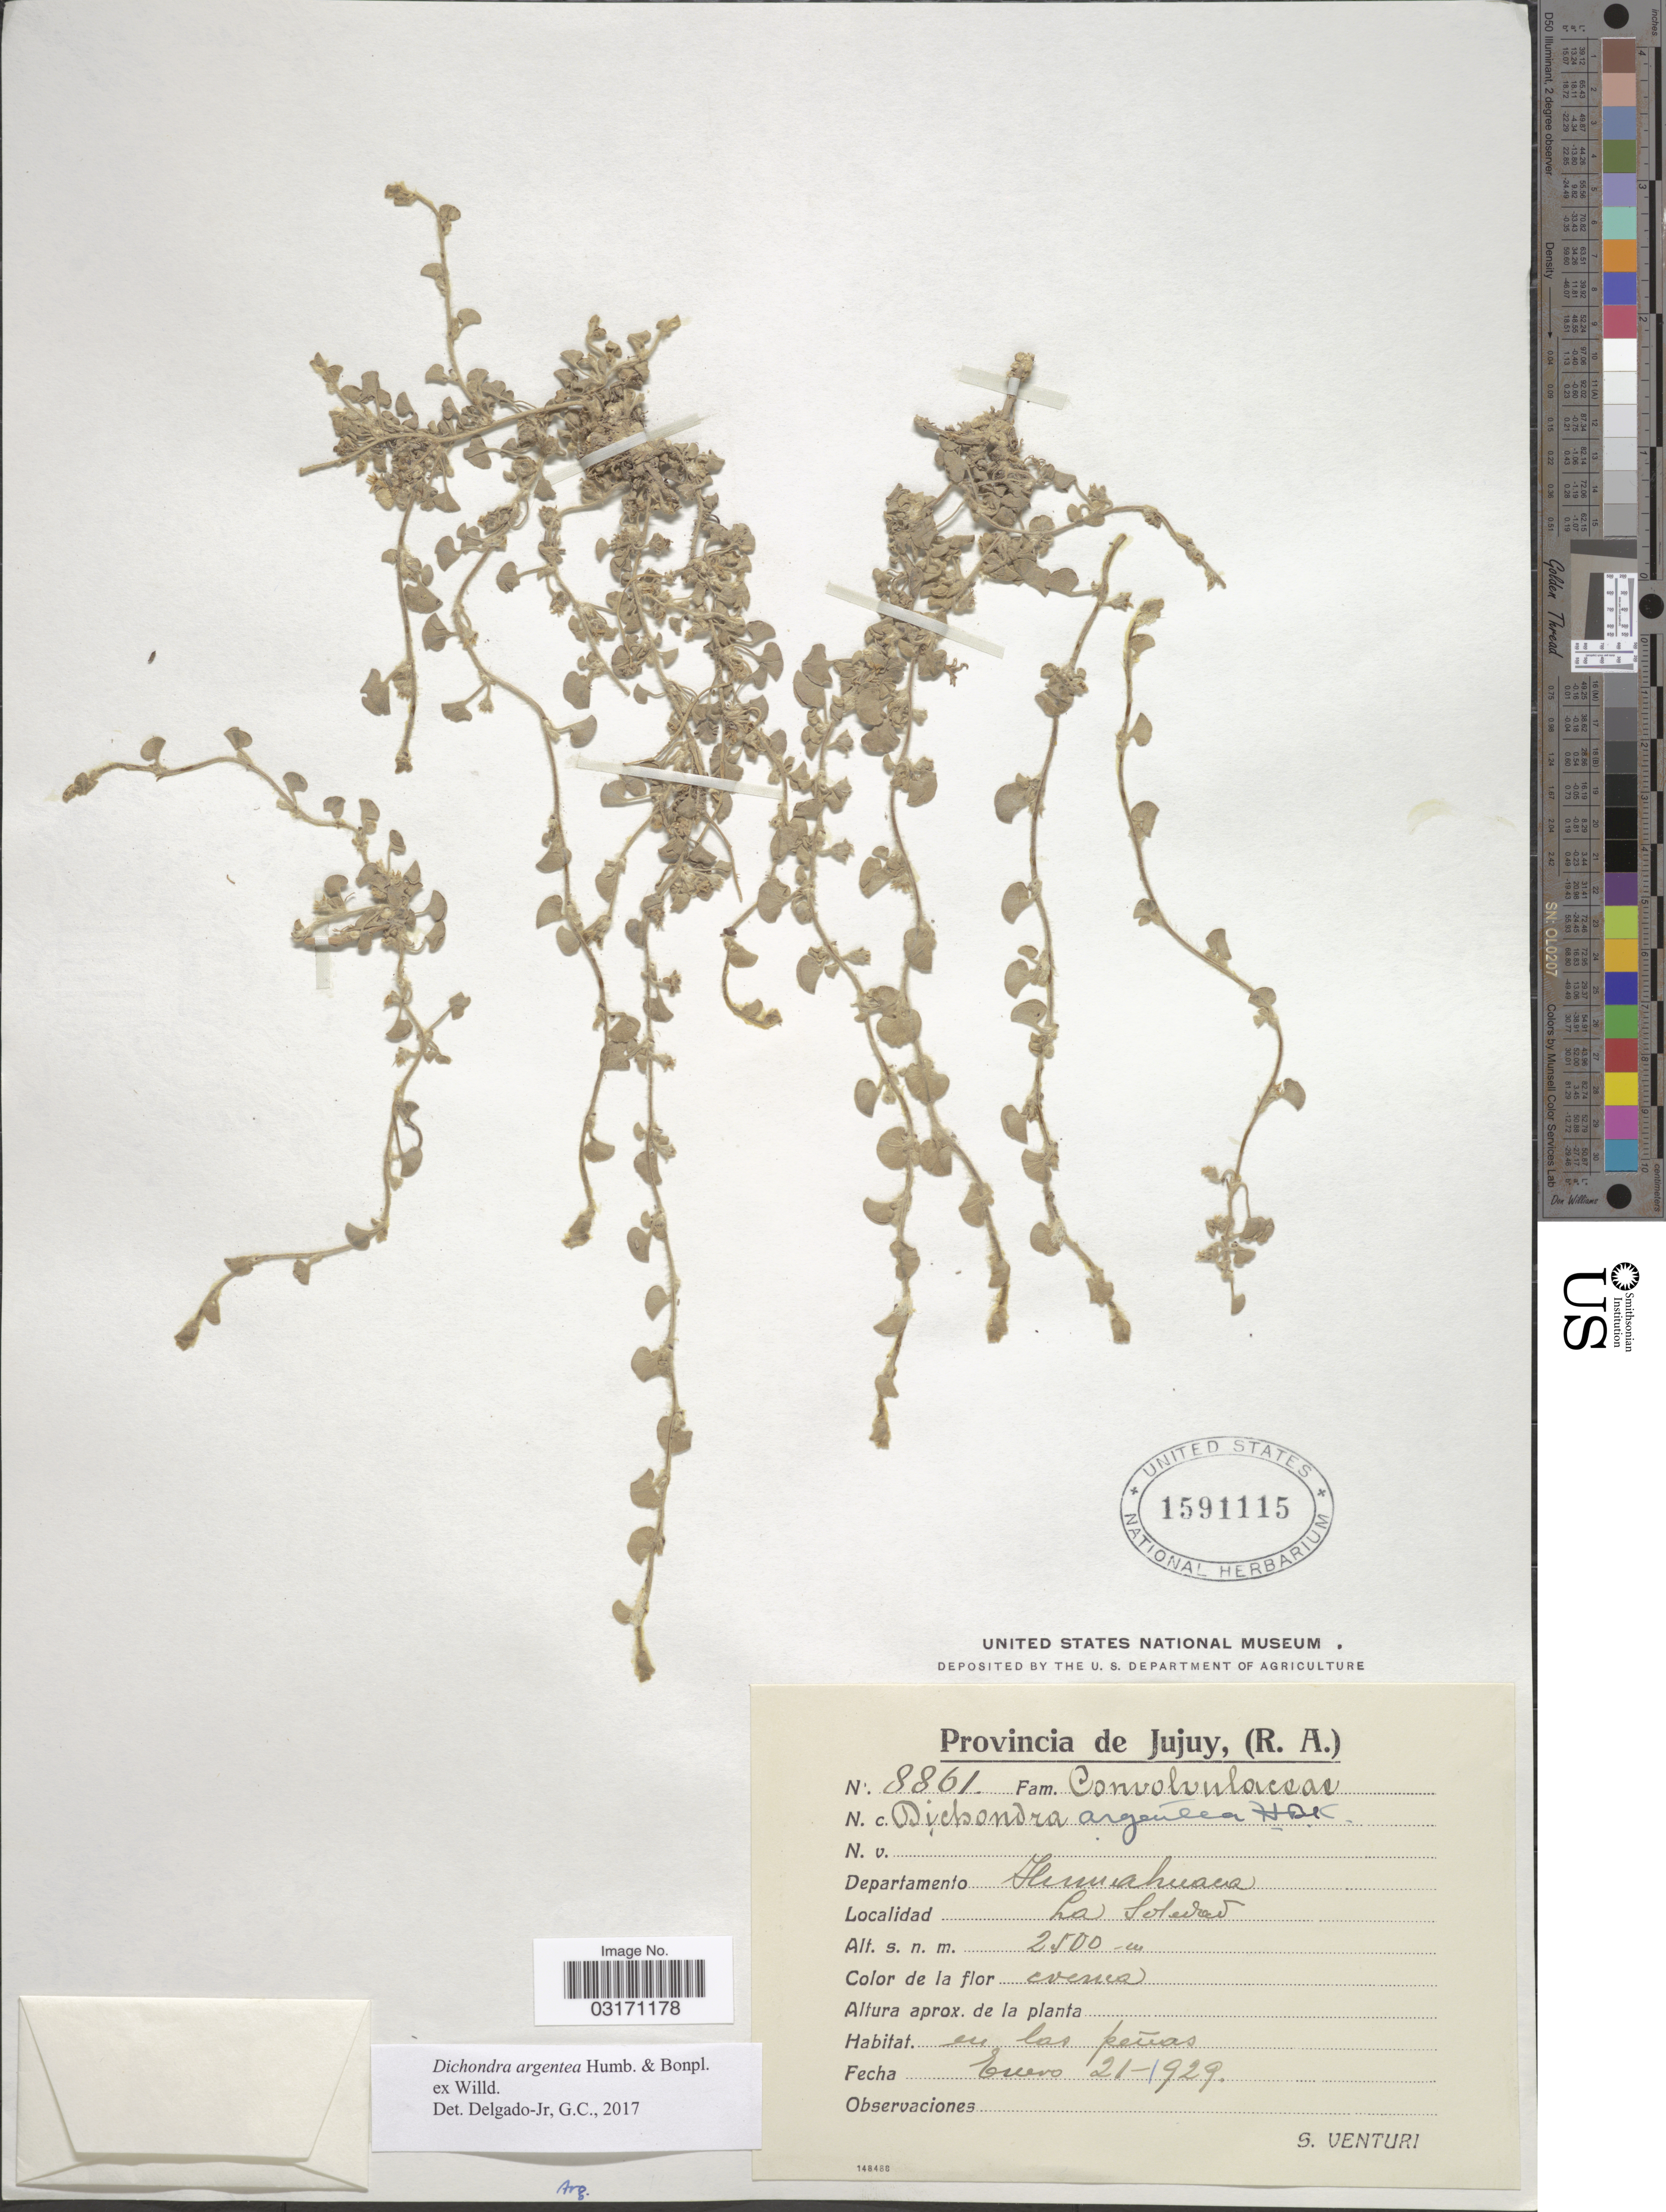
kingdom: Plantae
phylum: Tracheophyta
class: Magnoliopsida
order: Solanales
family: Convolvulaceae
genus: Dichondra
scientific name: Dichondra argentea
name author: Humb. & Bonpl. ex Willd.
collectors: S. Venturi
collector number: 8861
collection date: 1929-01-21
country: Argentina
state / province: Jujuy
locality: Departamento Humahuaca. La Soledad.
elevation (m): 2500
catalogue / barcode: US 1591115